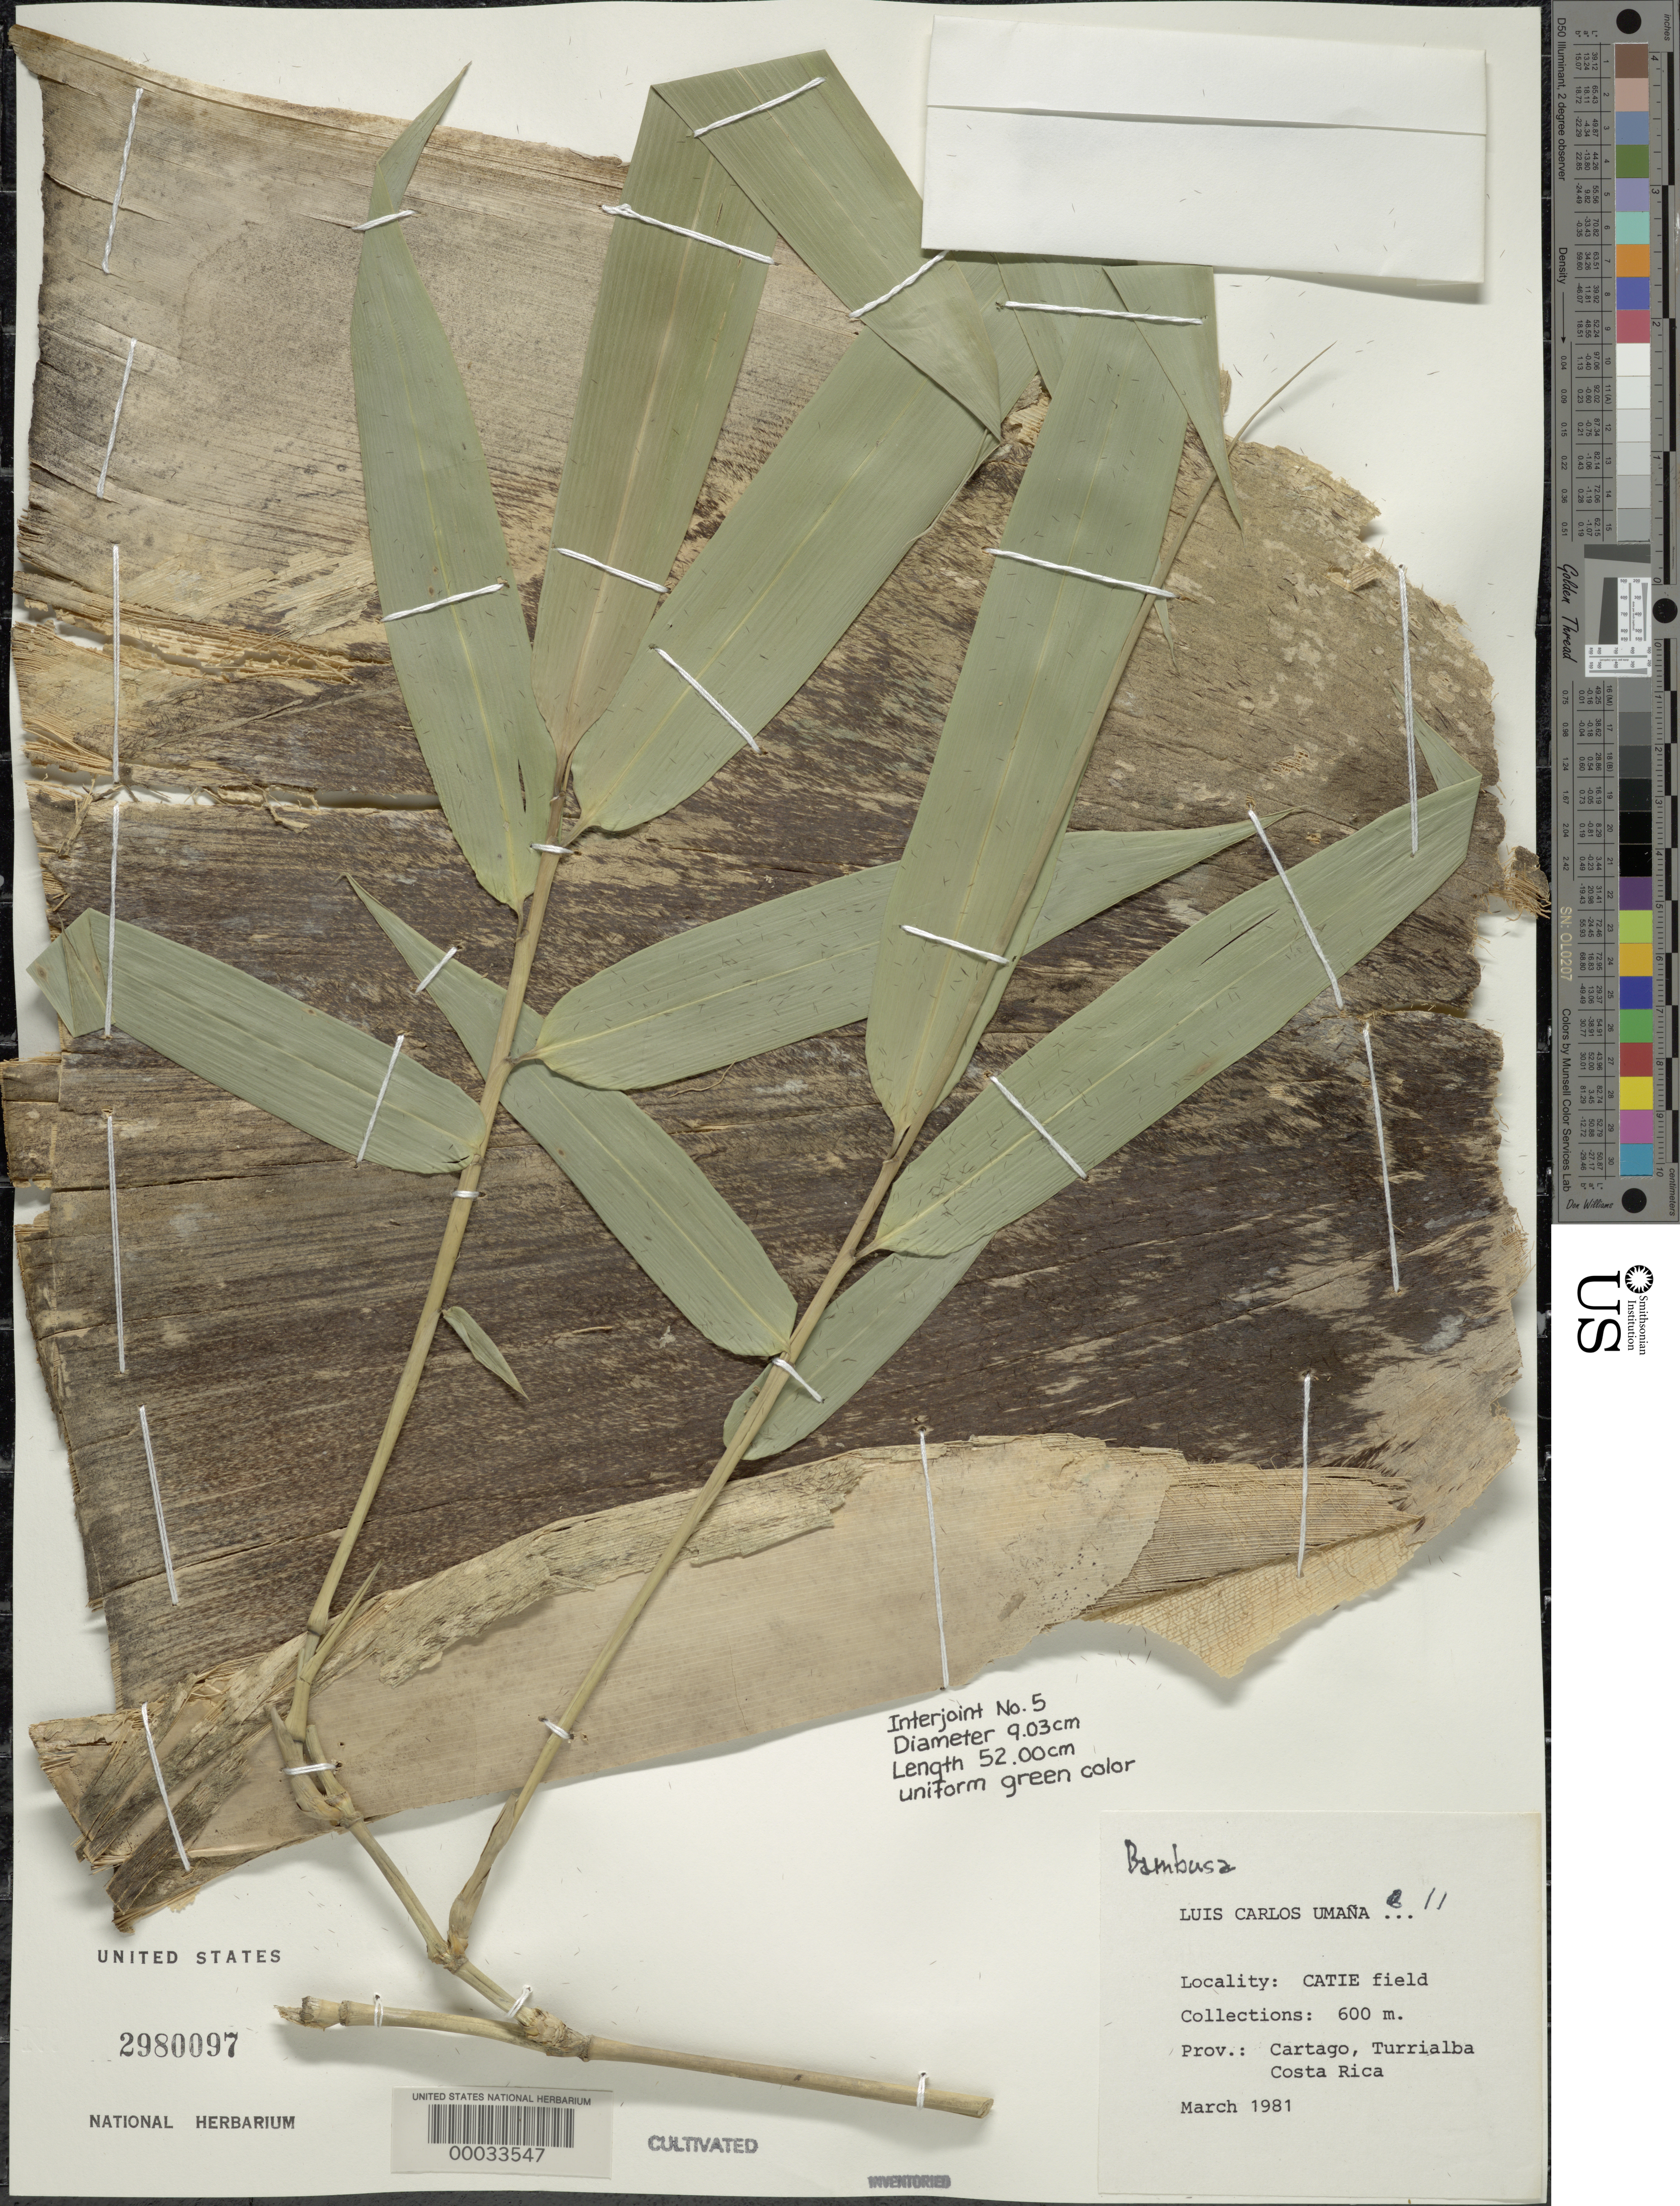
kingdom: Plantae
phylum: Tracheophyta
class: Liliopsida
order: Poales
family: Poaceae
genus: Bambusa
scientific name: Bambusa sp.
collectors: L. C. Umaña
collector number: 11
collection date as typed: Mar 1981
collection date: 1981-03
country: Costa Rica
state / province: Cartago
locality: Catie field, Turrialba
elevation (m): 600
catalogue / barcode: US 2980097